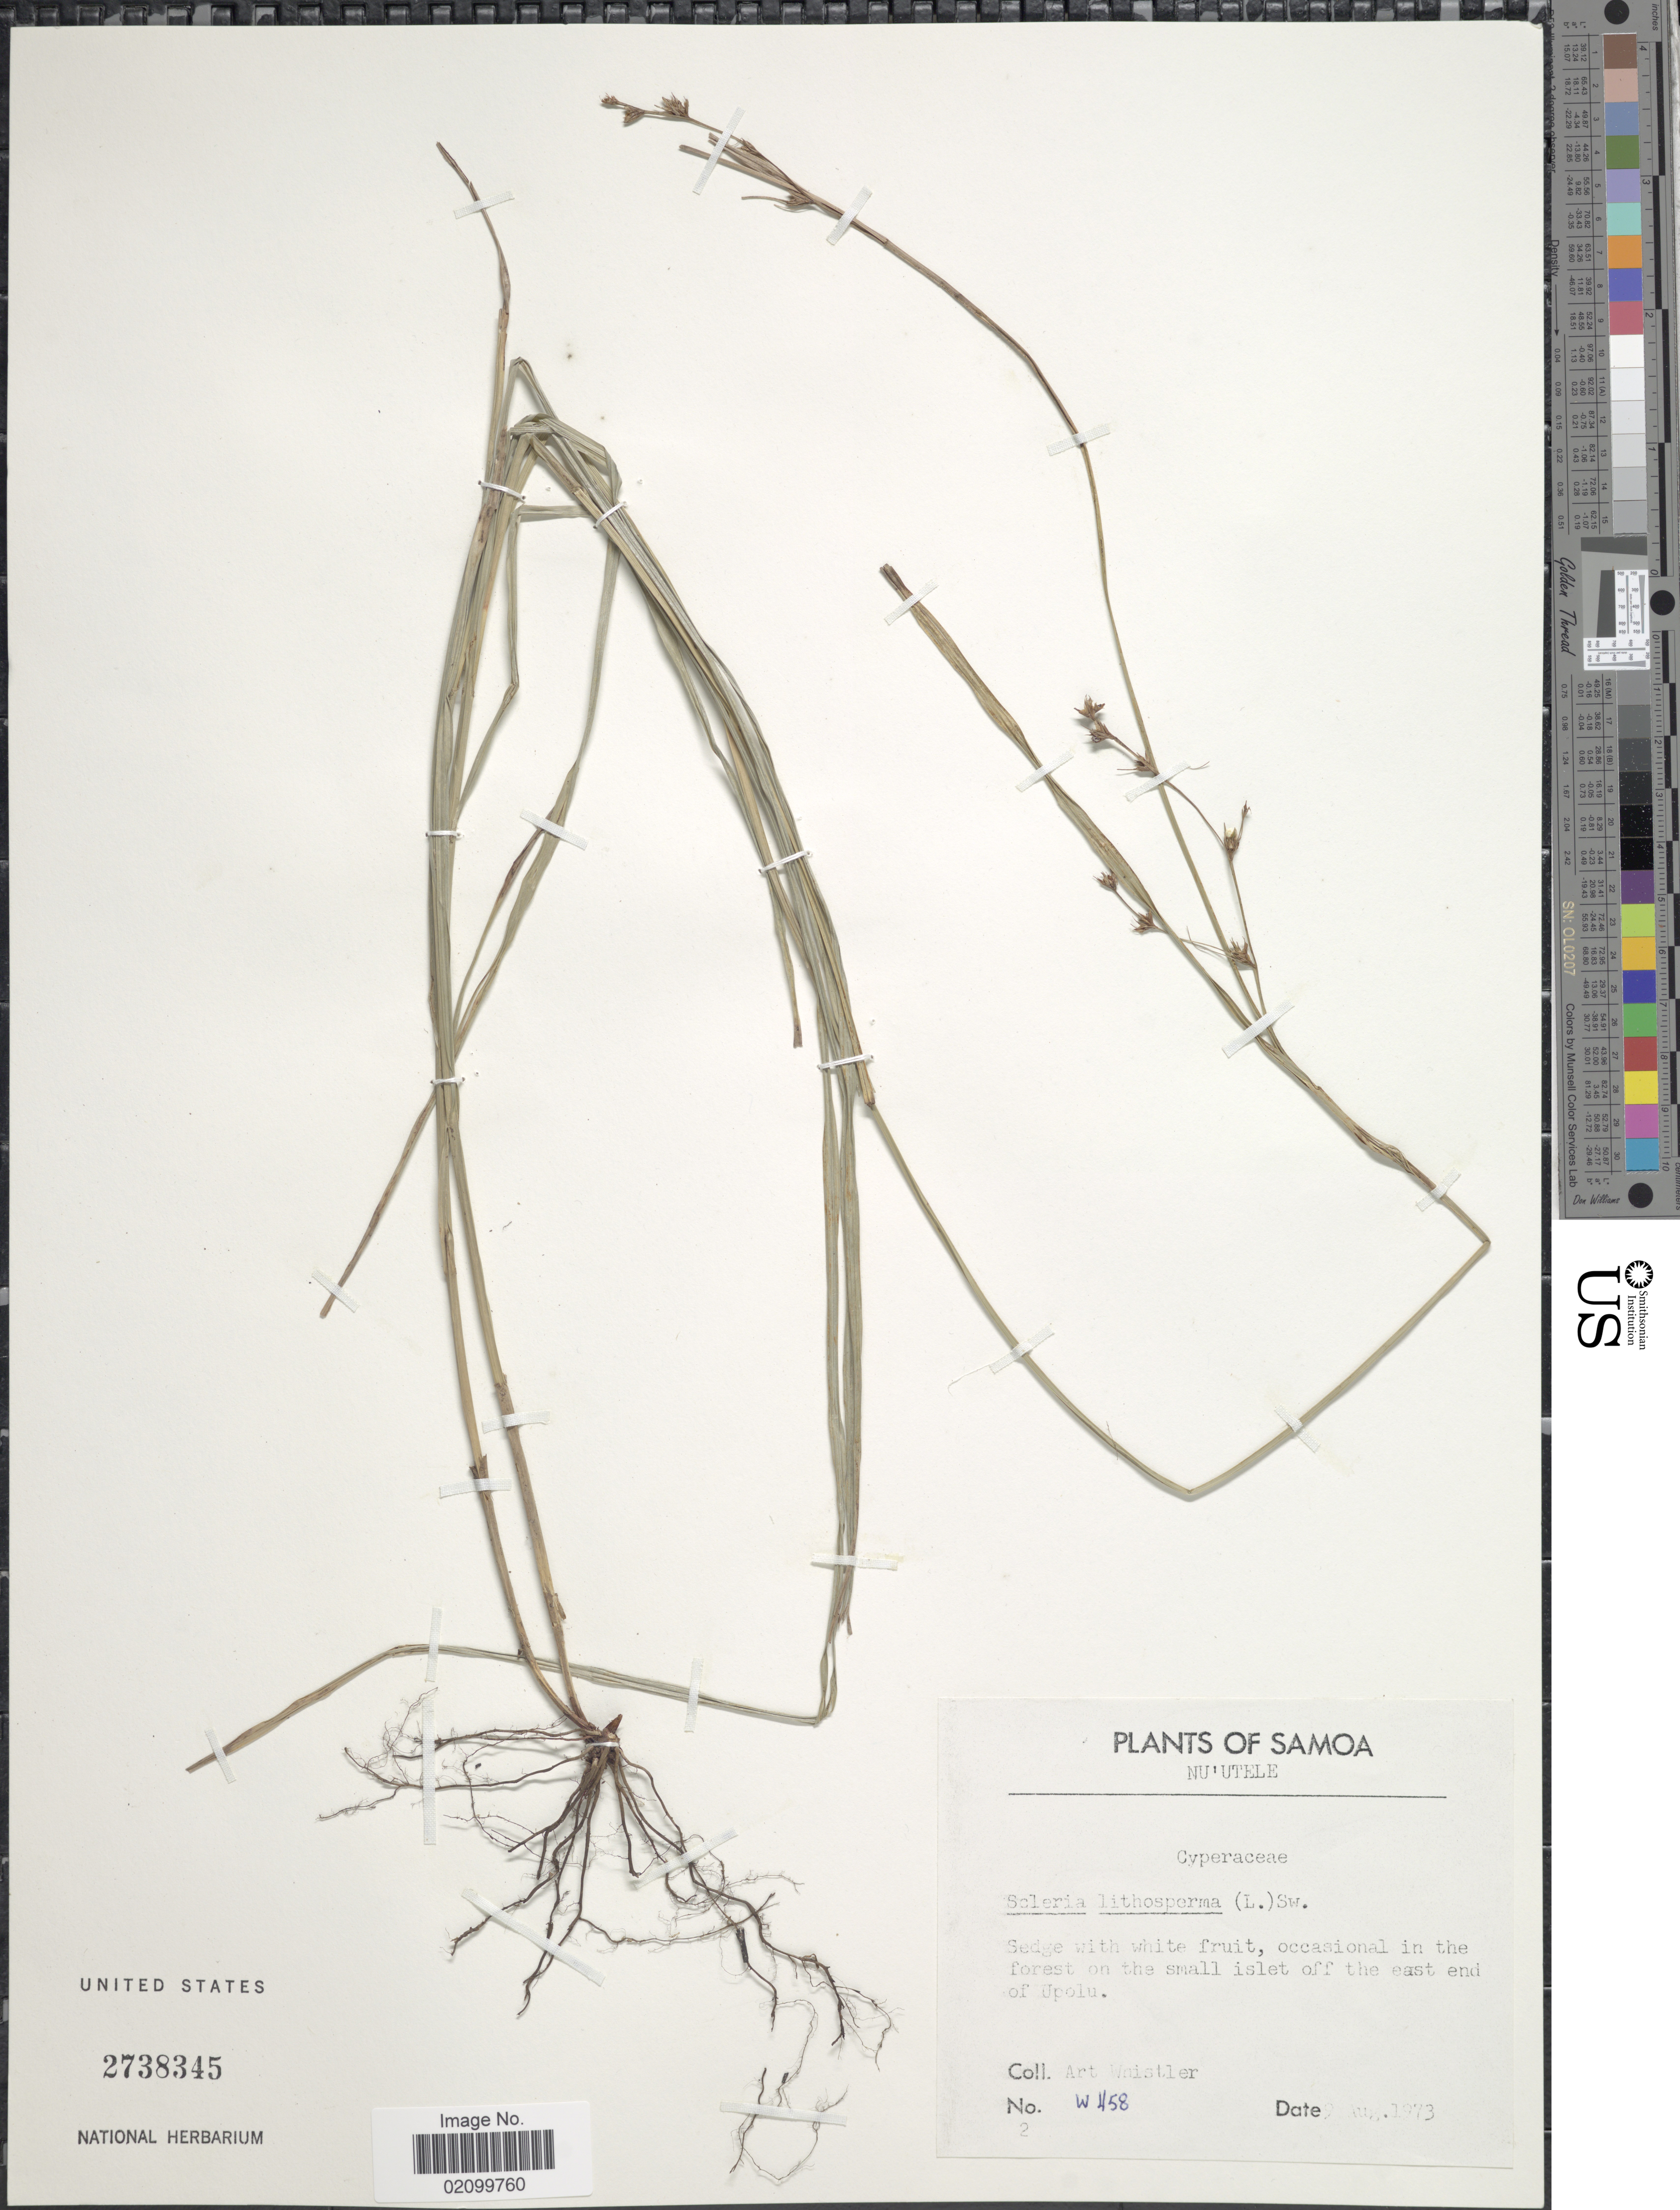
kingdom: Plantae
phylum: Tracheophyta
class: Liliopsida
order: Poales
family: Cyperaceae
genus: Scleria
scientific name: Scleria lithosperma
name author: (L.) Sw.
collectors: A. Whistler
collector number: W458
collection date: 1973-08-09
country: Samoa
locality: Samoa. Nu'utele, in the forest on the small islet of the east end of Upolu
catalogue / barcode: US 2738345